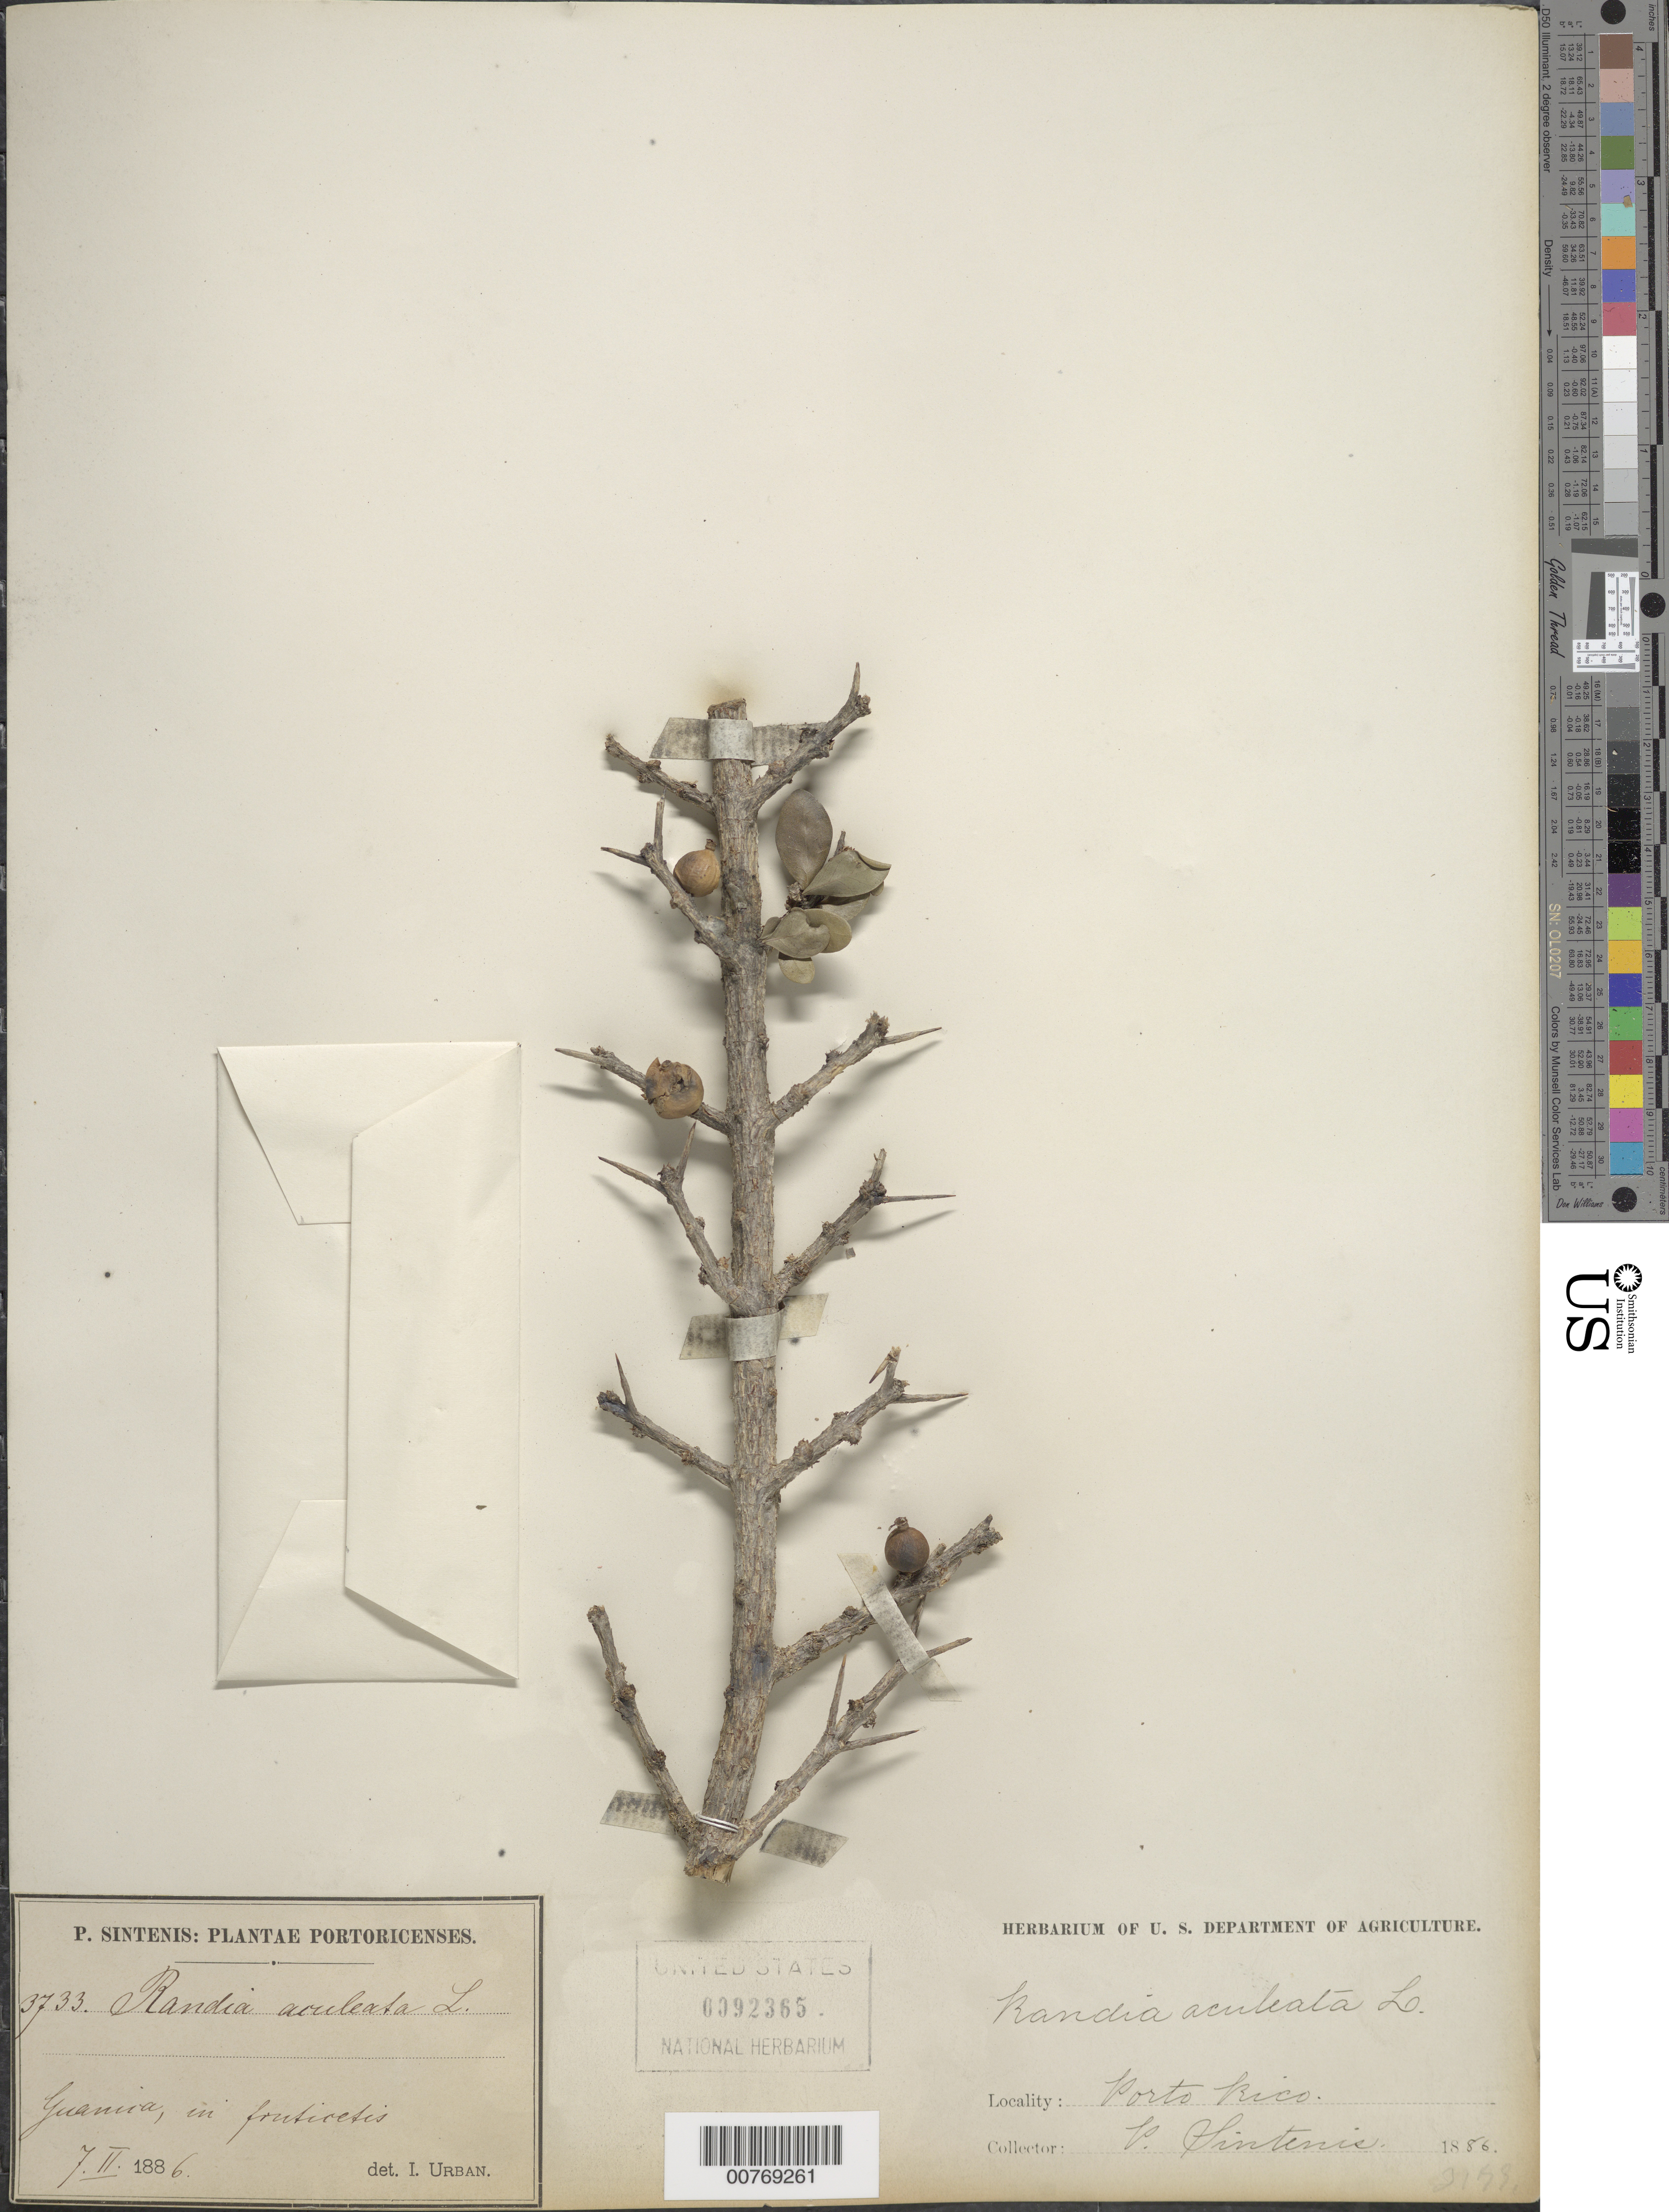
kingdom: Plantae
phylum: Tracheophyta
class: Magnoliopsida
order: Gentianales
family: Rubiaceae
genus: Randia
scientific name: Randia aculeata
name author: L.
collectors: P. Sintenis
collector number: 3733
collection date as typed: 07 Feb 1886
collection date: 1886-02-07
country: Puerto Rico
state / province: Guánica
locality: Guanica, in fruticetis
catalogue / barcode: US 92365